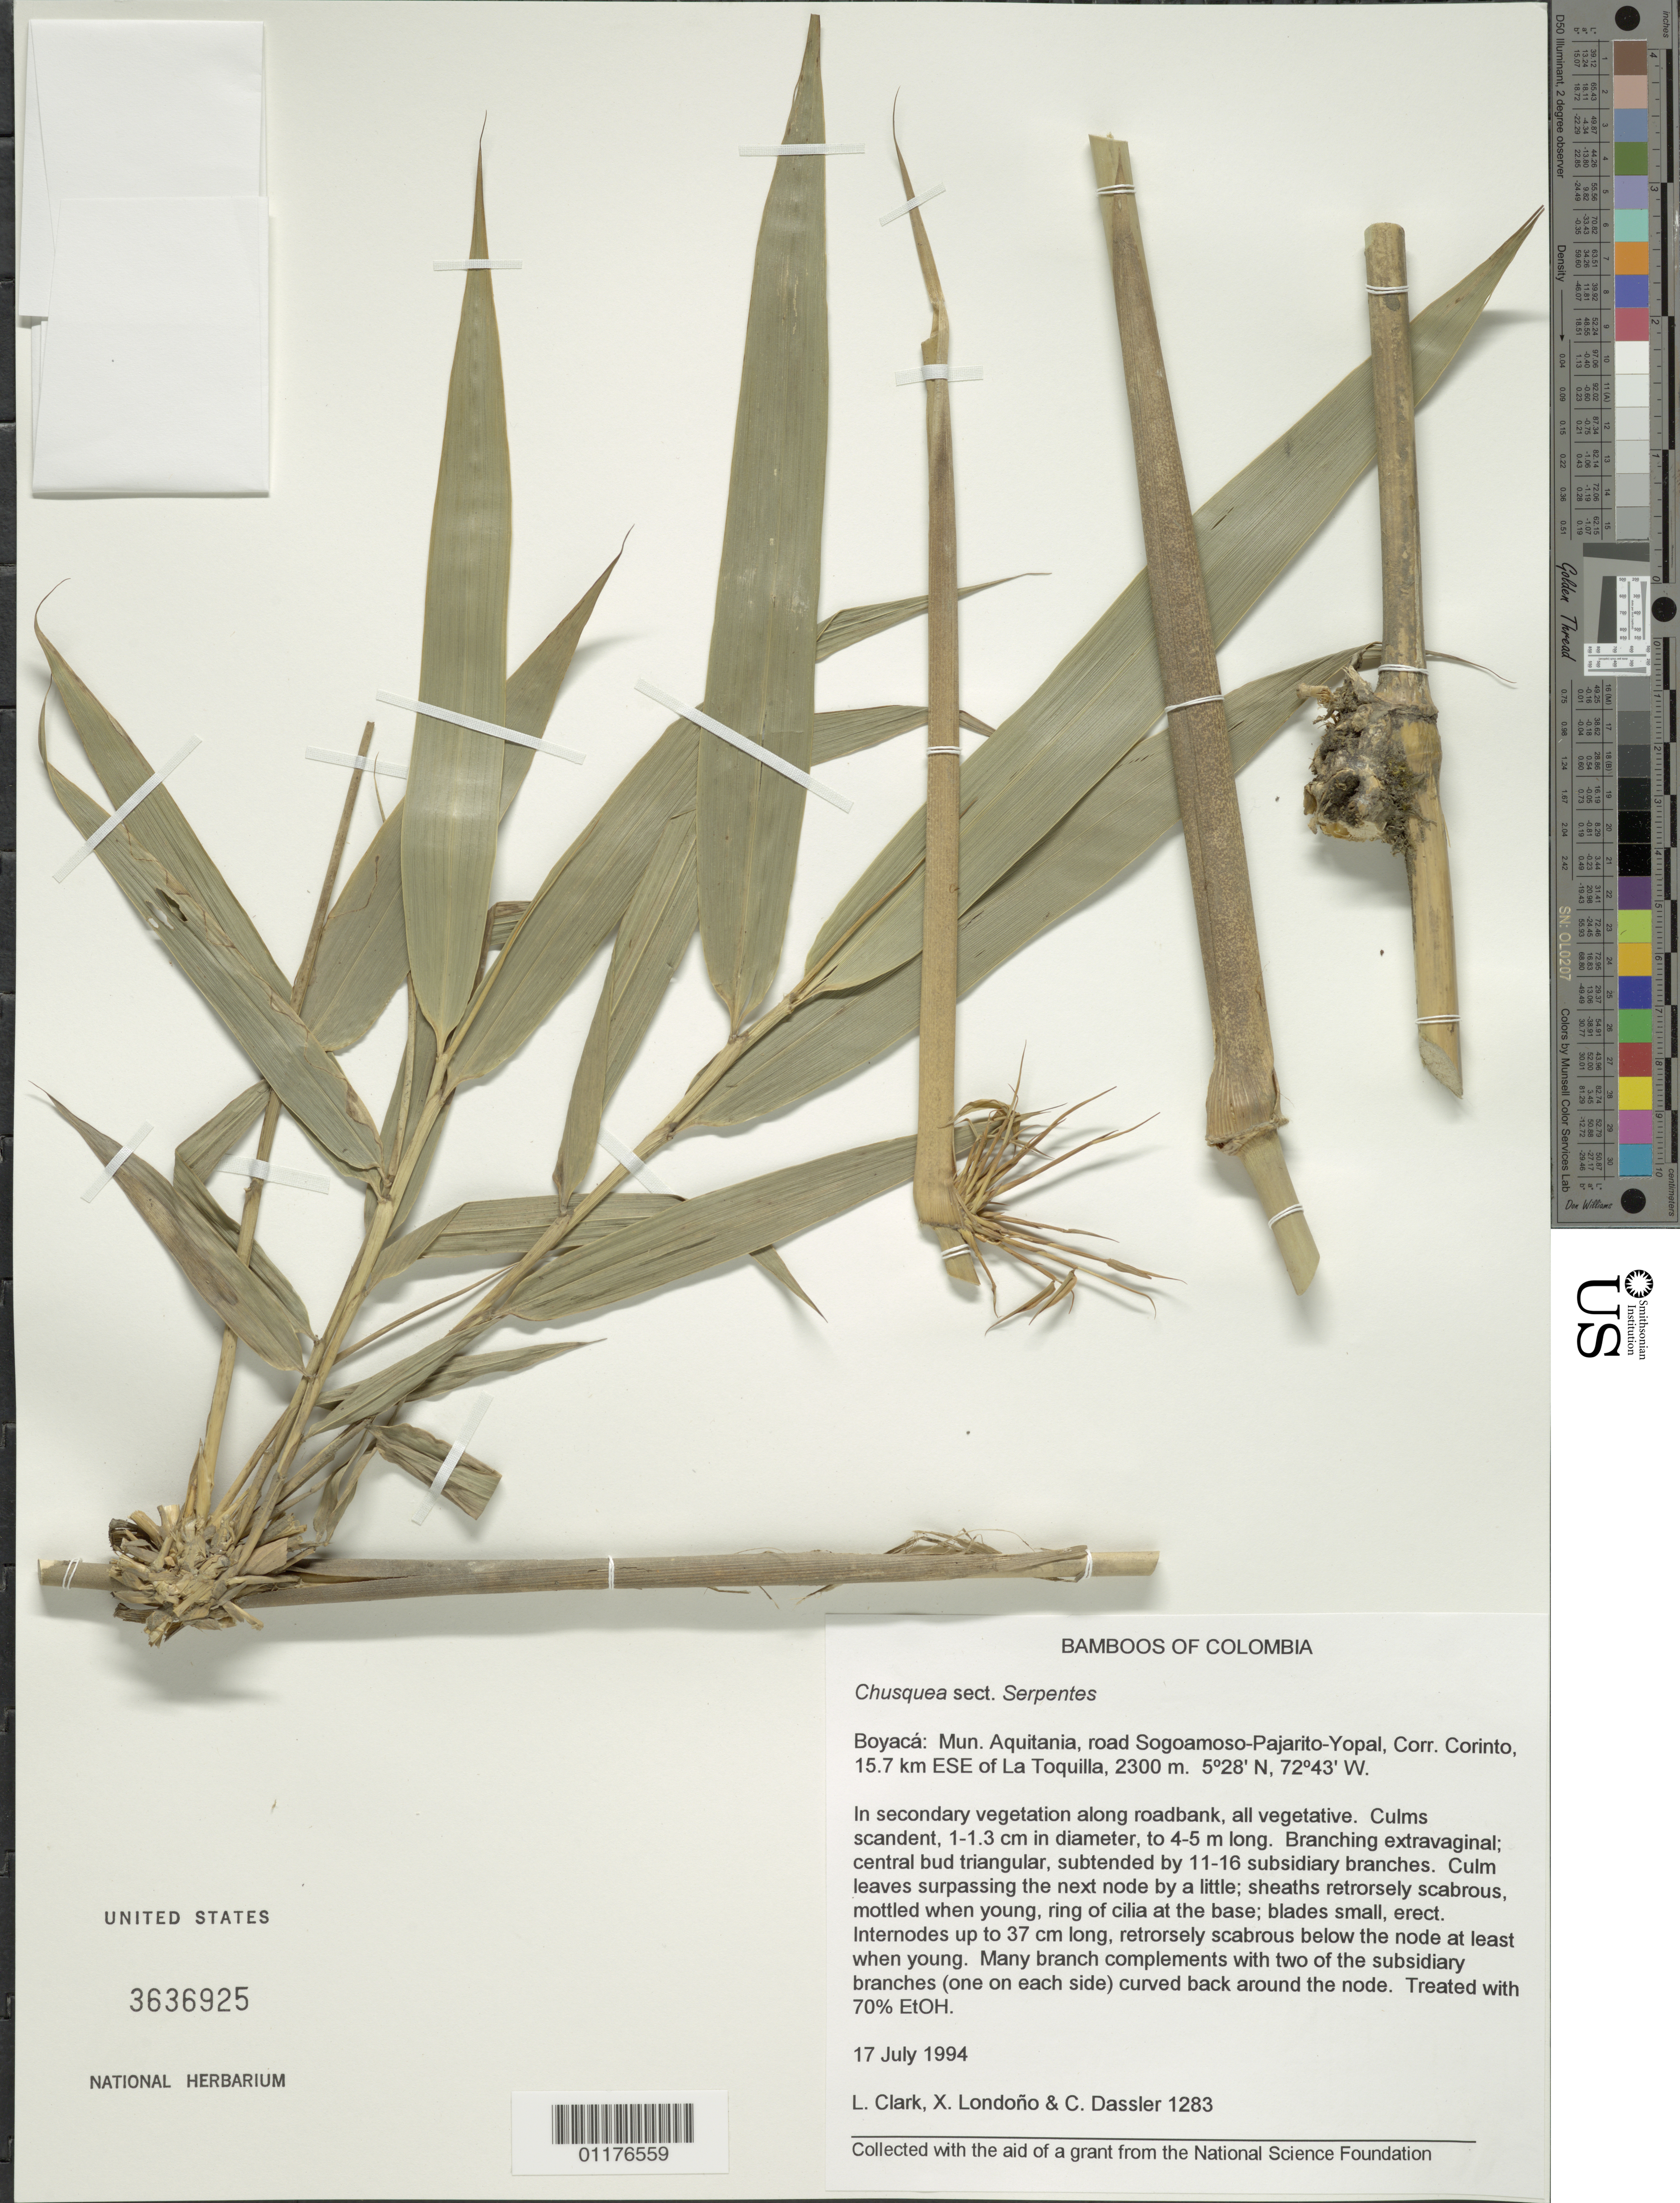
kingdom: Plantae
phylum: Tracheophyta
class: Liliopsida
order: Poales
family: Poaceae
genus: Chusquea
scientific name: Chusquea sp.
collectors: L. G. Clark, X. Londoño & C. Dassler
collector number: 1283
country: Colombia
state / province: Boyacá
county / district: Aquitania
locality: Road Sogoamoso-Pajarito-Yopal, Corr. Corinto, ESE of La Toquilla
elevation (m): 2300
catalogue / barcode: US 3636925